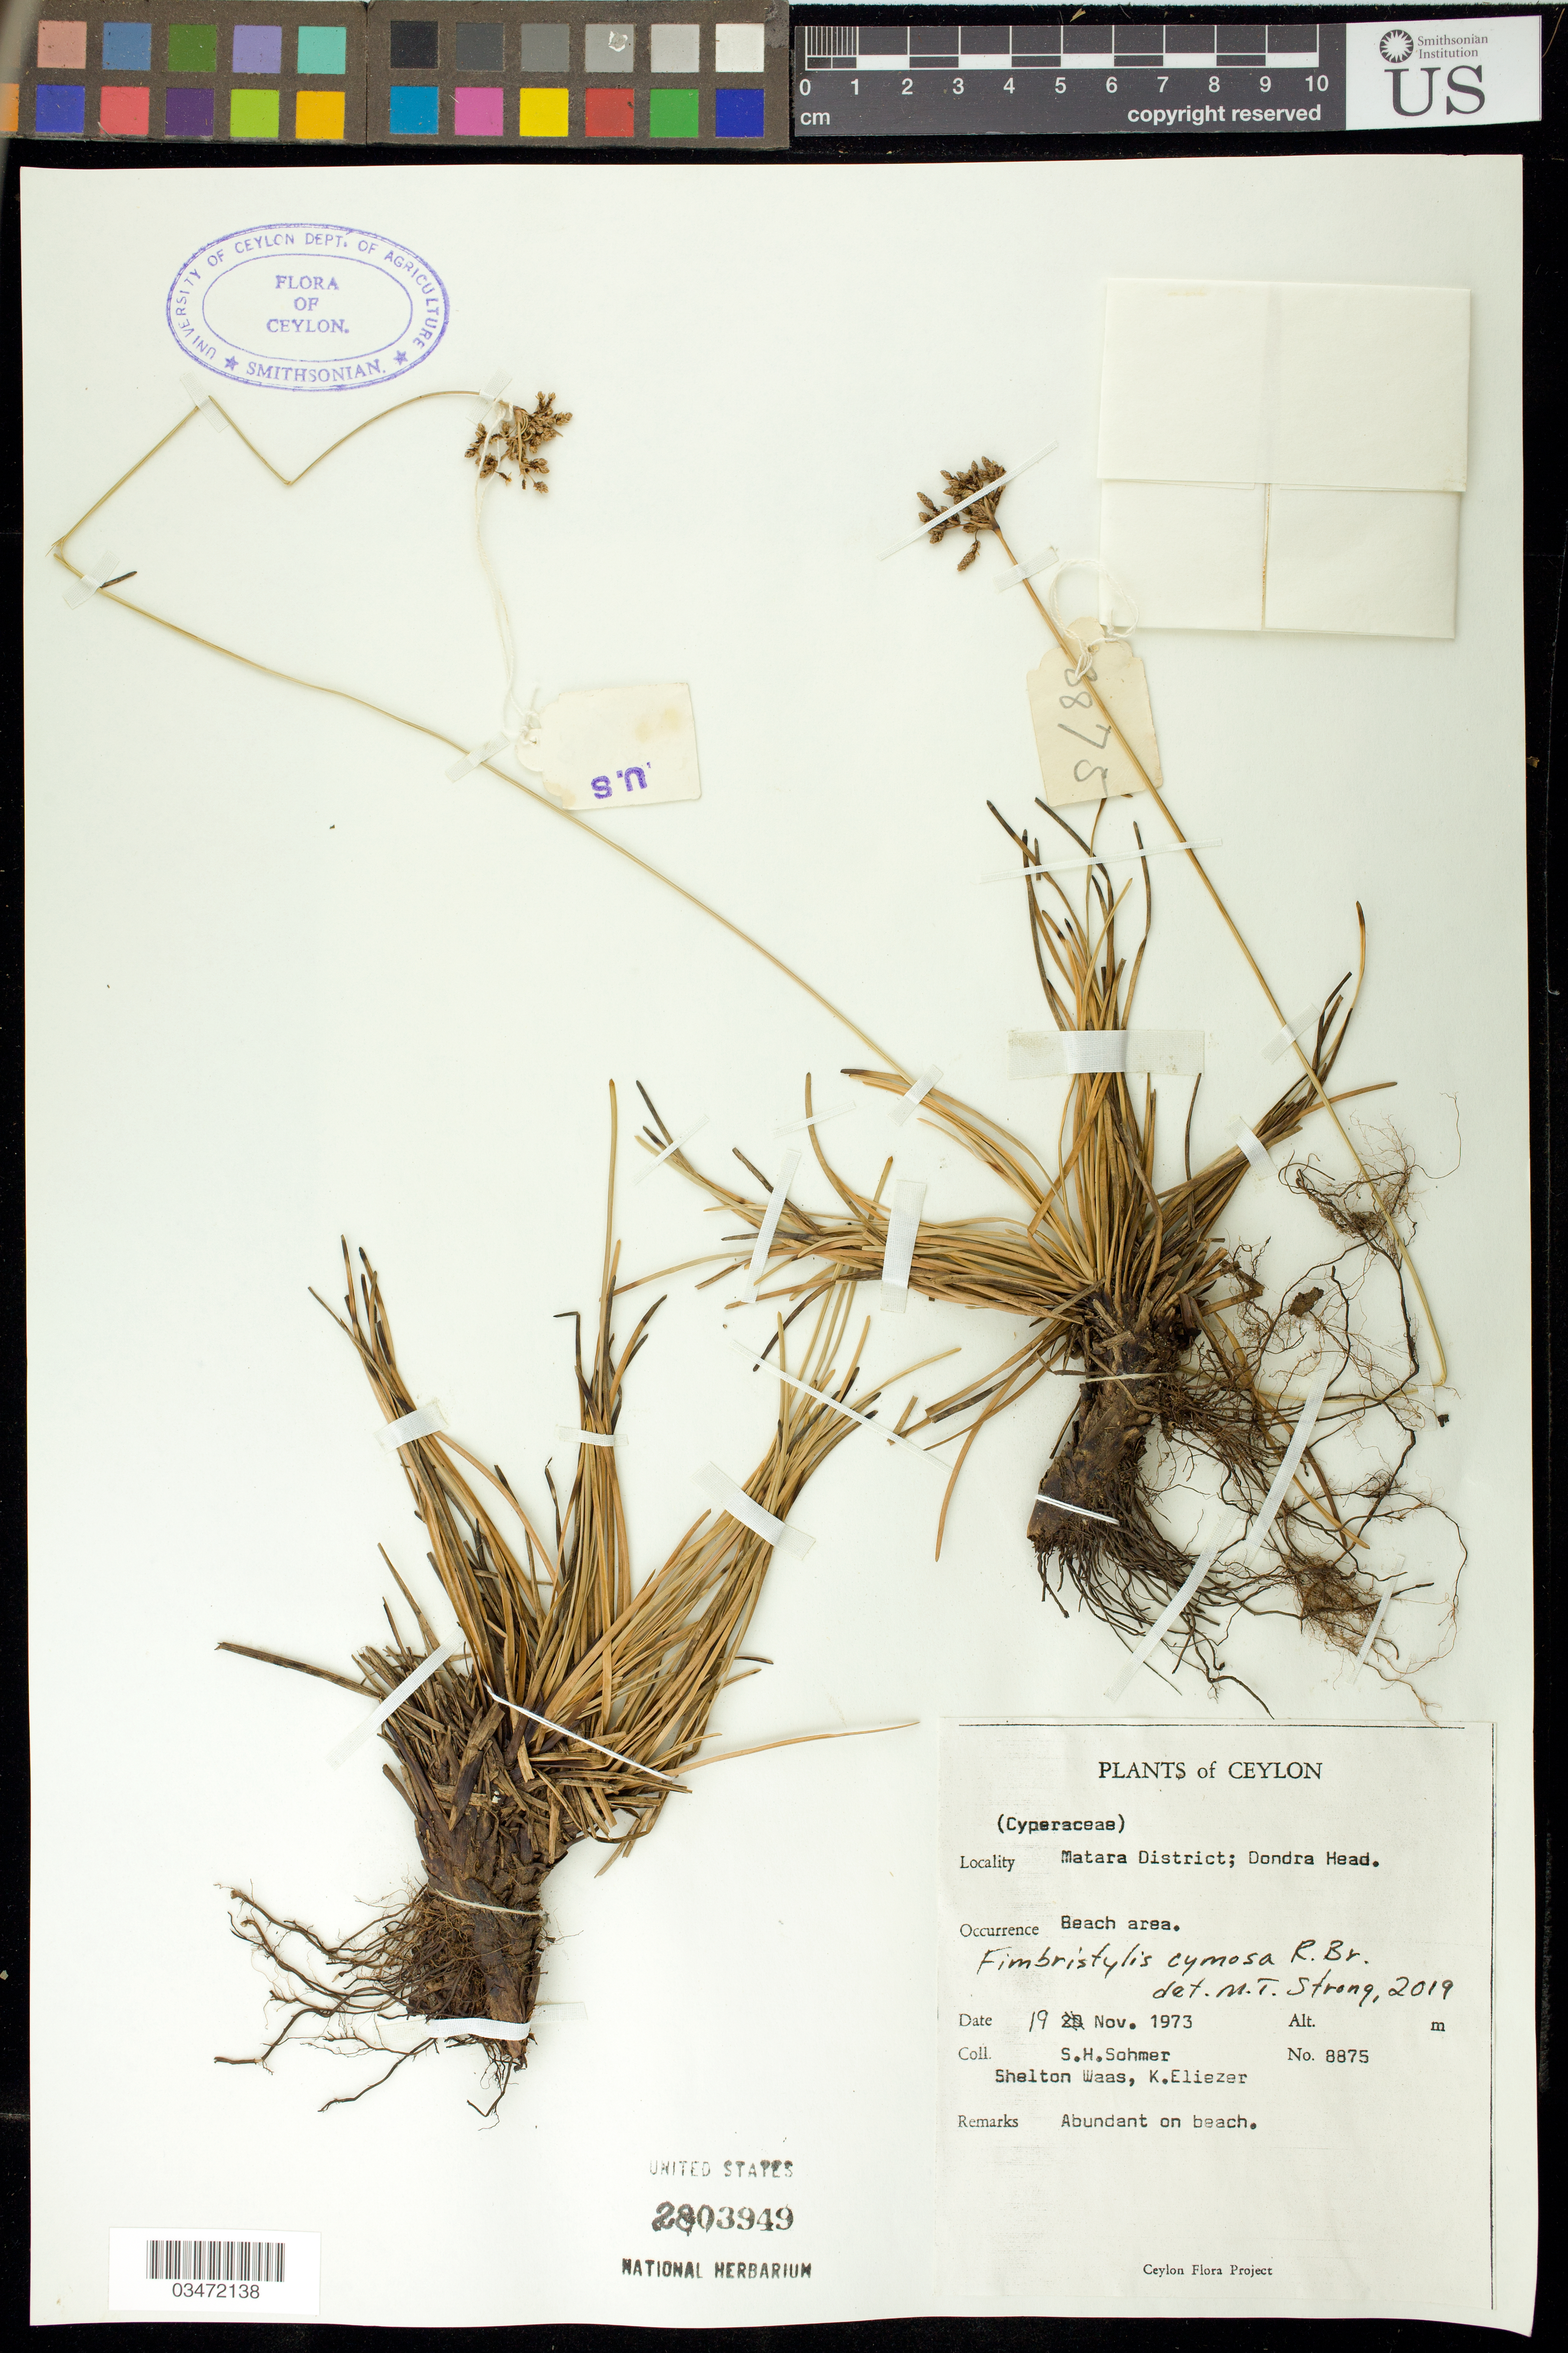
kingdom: Plantae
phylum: Tracheophyta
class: Liliopsida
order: Poales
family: Cyperaceae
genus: Fimbristylis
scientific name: Fimbristylis cymosa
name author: R. Br.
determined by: Strong, M. T., (US), Smithsonian Institution - National Museum of Natural History (UNITED STATES)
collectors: S. H. Sohmer, S. Waas & K. Eliezer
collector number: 8875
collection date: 1973-11-19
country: Sri Lanka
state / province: Southern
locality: Matara District; Dondra Head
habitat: Beach area. Abundant on beach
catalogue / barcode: US 2803949